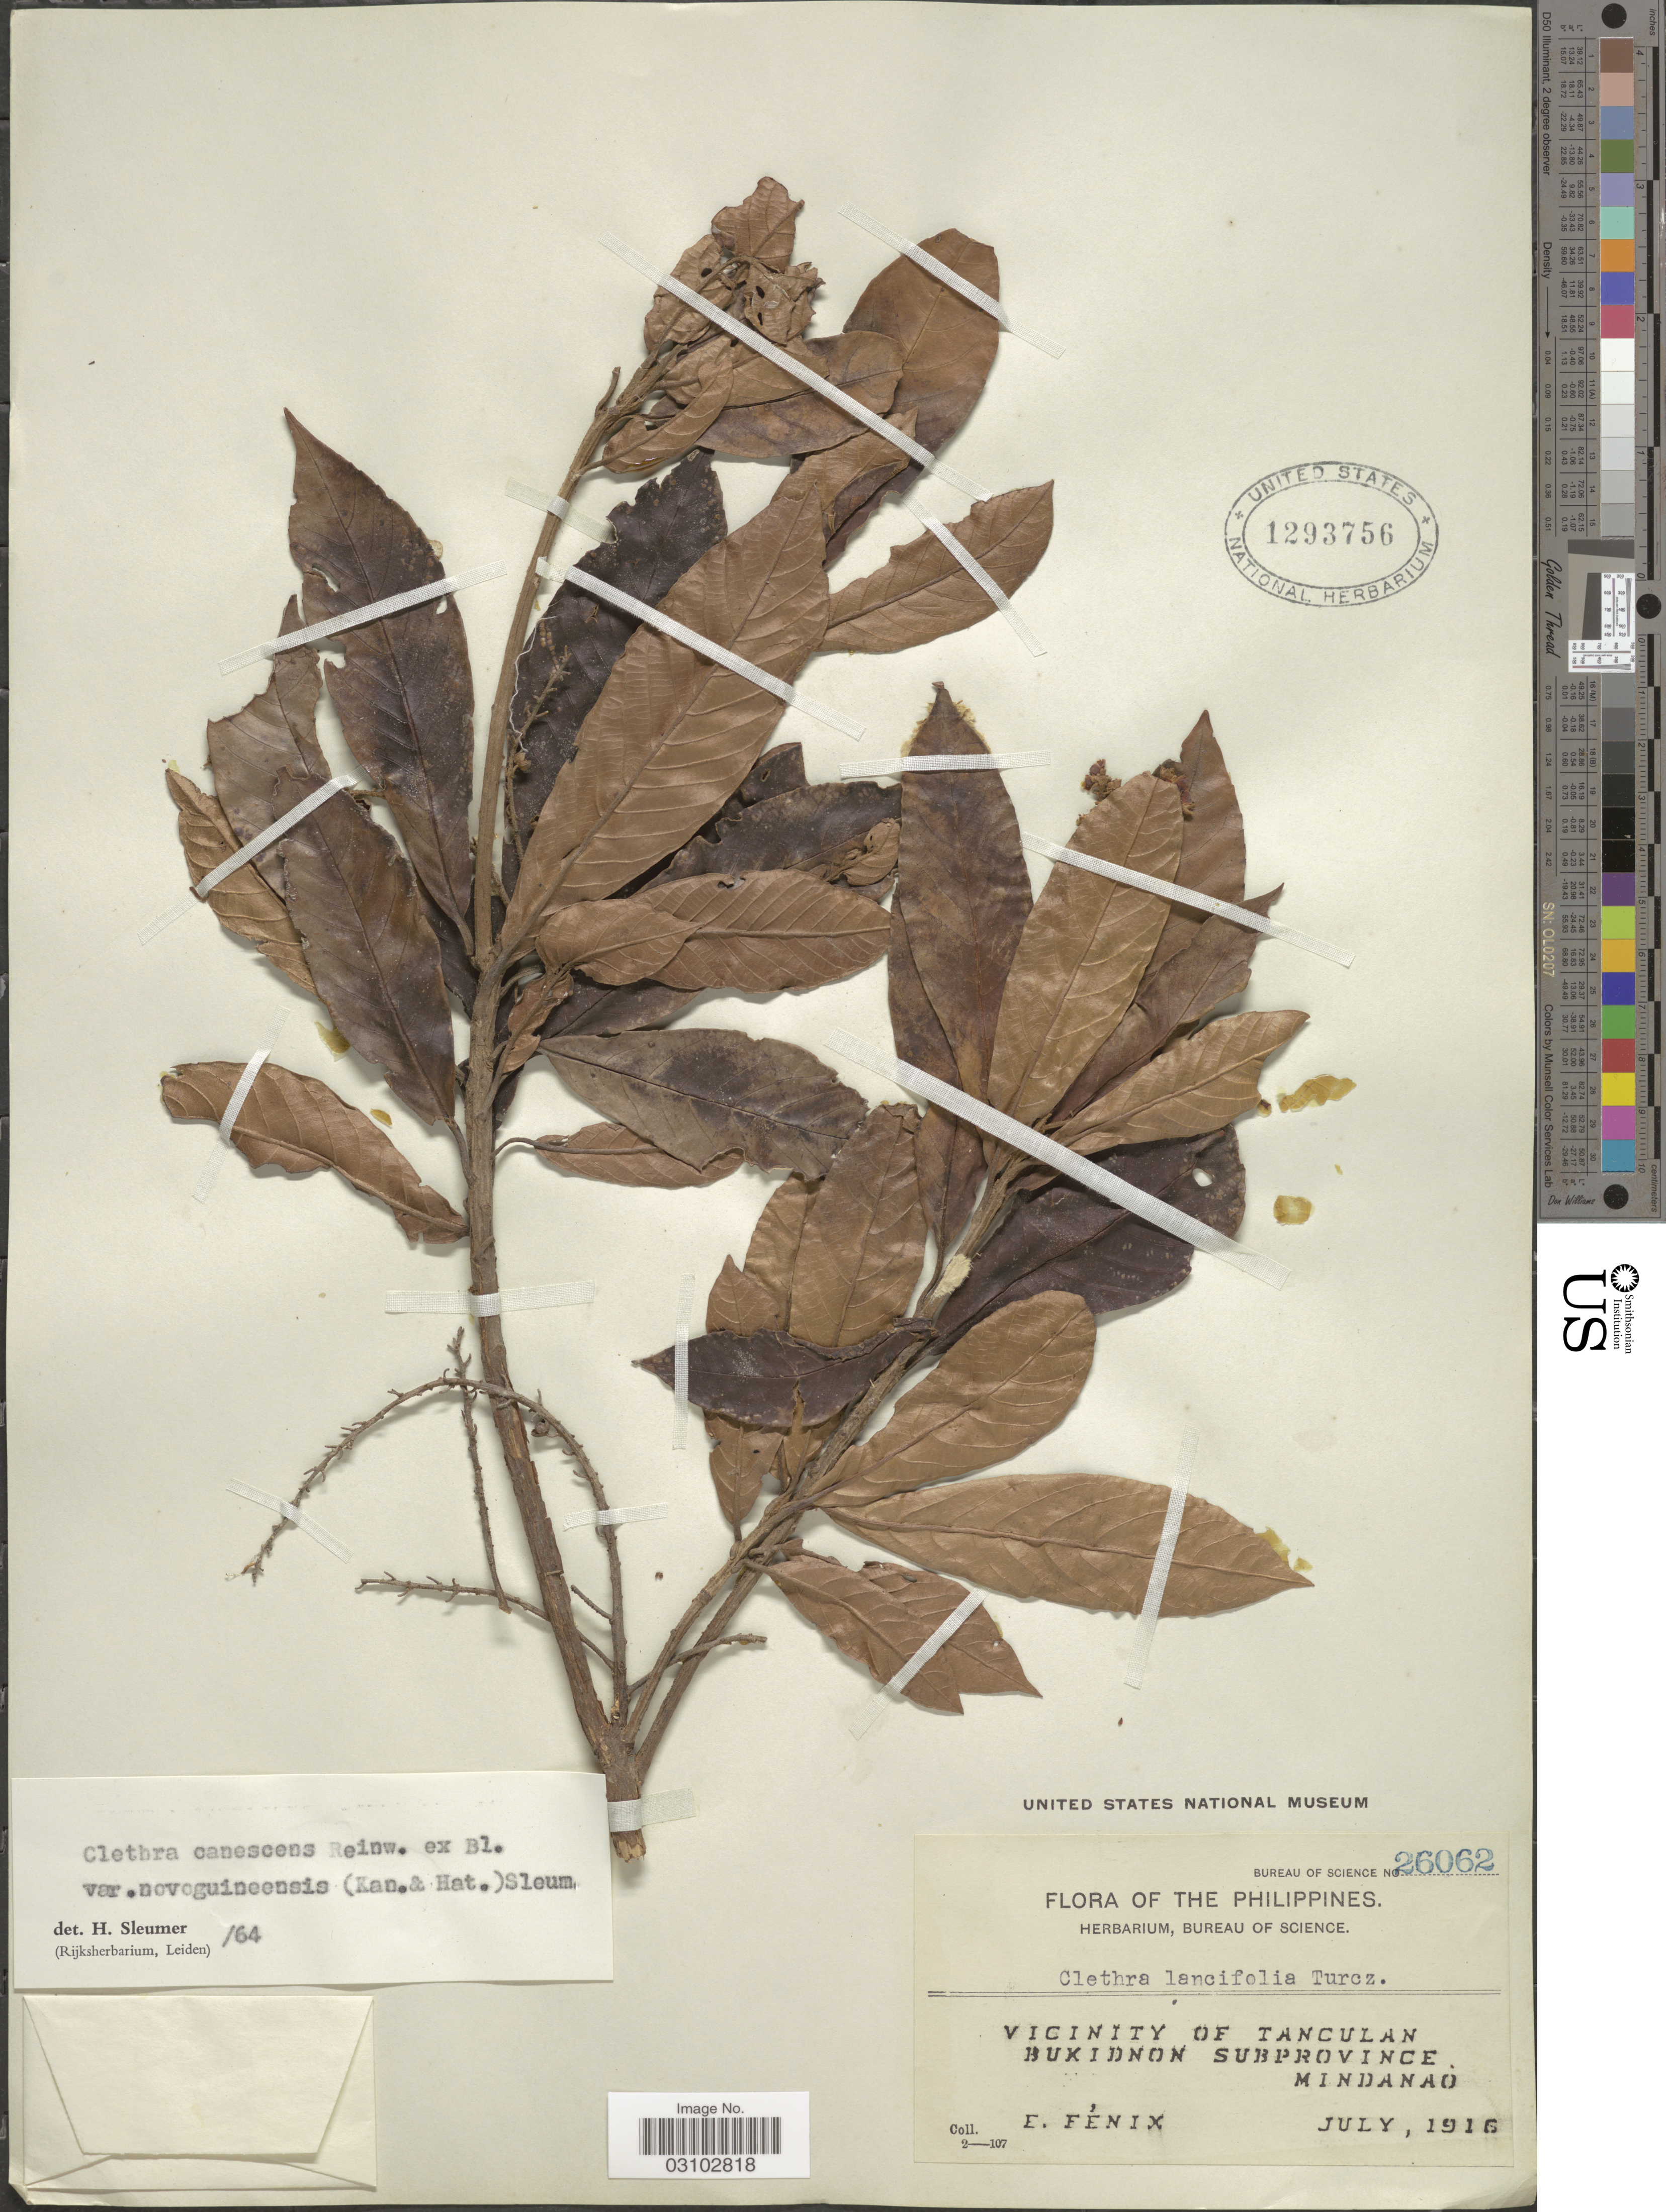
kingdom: Plantae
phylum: Tracheophyta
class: Magnoliopsida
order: Ericales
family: Clethraceae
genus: Clethra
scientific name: Clethra canescens var. novoguineensis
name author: (Kaneh. & Hatus.) Sleumer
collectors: E. Fénix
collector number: Bureau of Science 26062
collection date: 1916-07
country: Philippines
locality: Vicinity of Tanculan, Bukidnon Subprovince, Mindanao.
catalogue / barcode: US 1293756